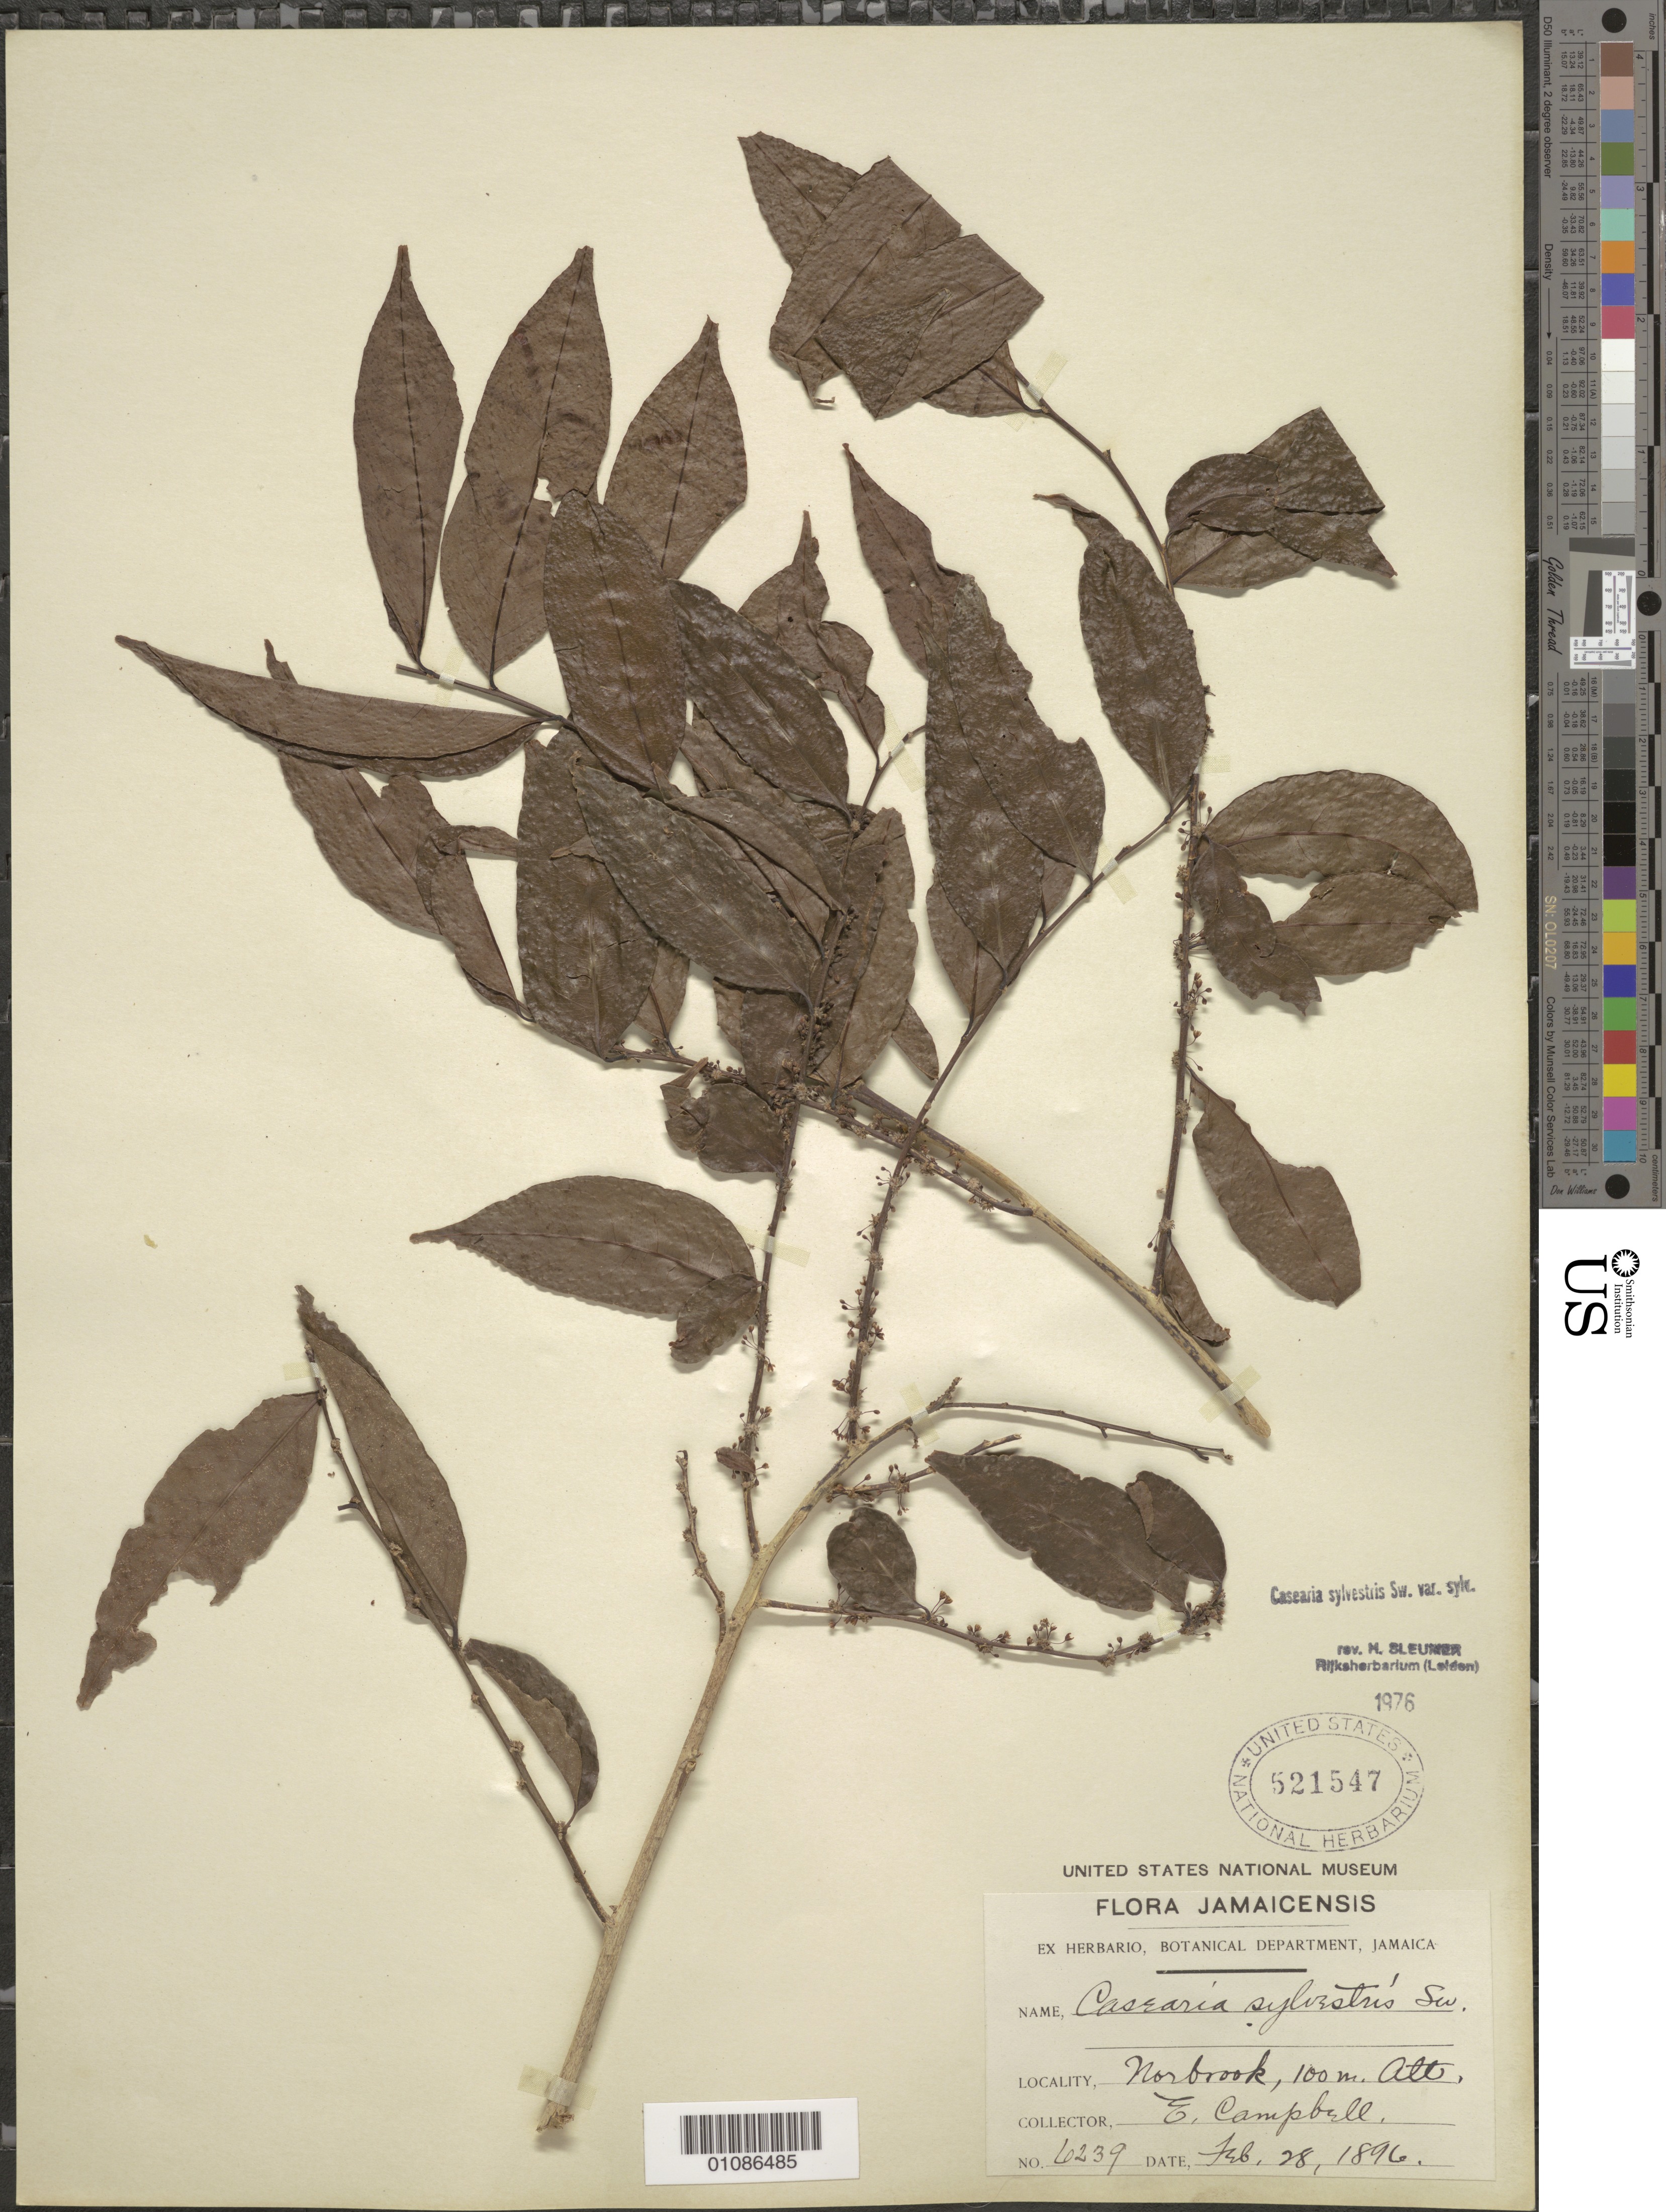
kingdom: Plantae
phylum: Tracheophyta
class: Magnoliopsida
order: Malpighiales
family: Salicaceae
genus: Casearia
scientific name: Casearia sylvestris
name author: Sw.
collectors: E. Campbell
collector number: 6239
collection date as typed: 28 Feb 1896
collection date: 1896-02-28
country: Jamaica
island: Jamaica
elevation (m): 100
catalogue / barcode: US 521547